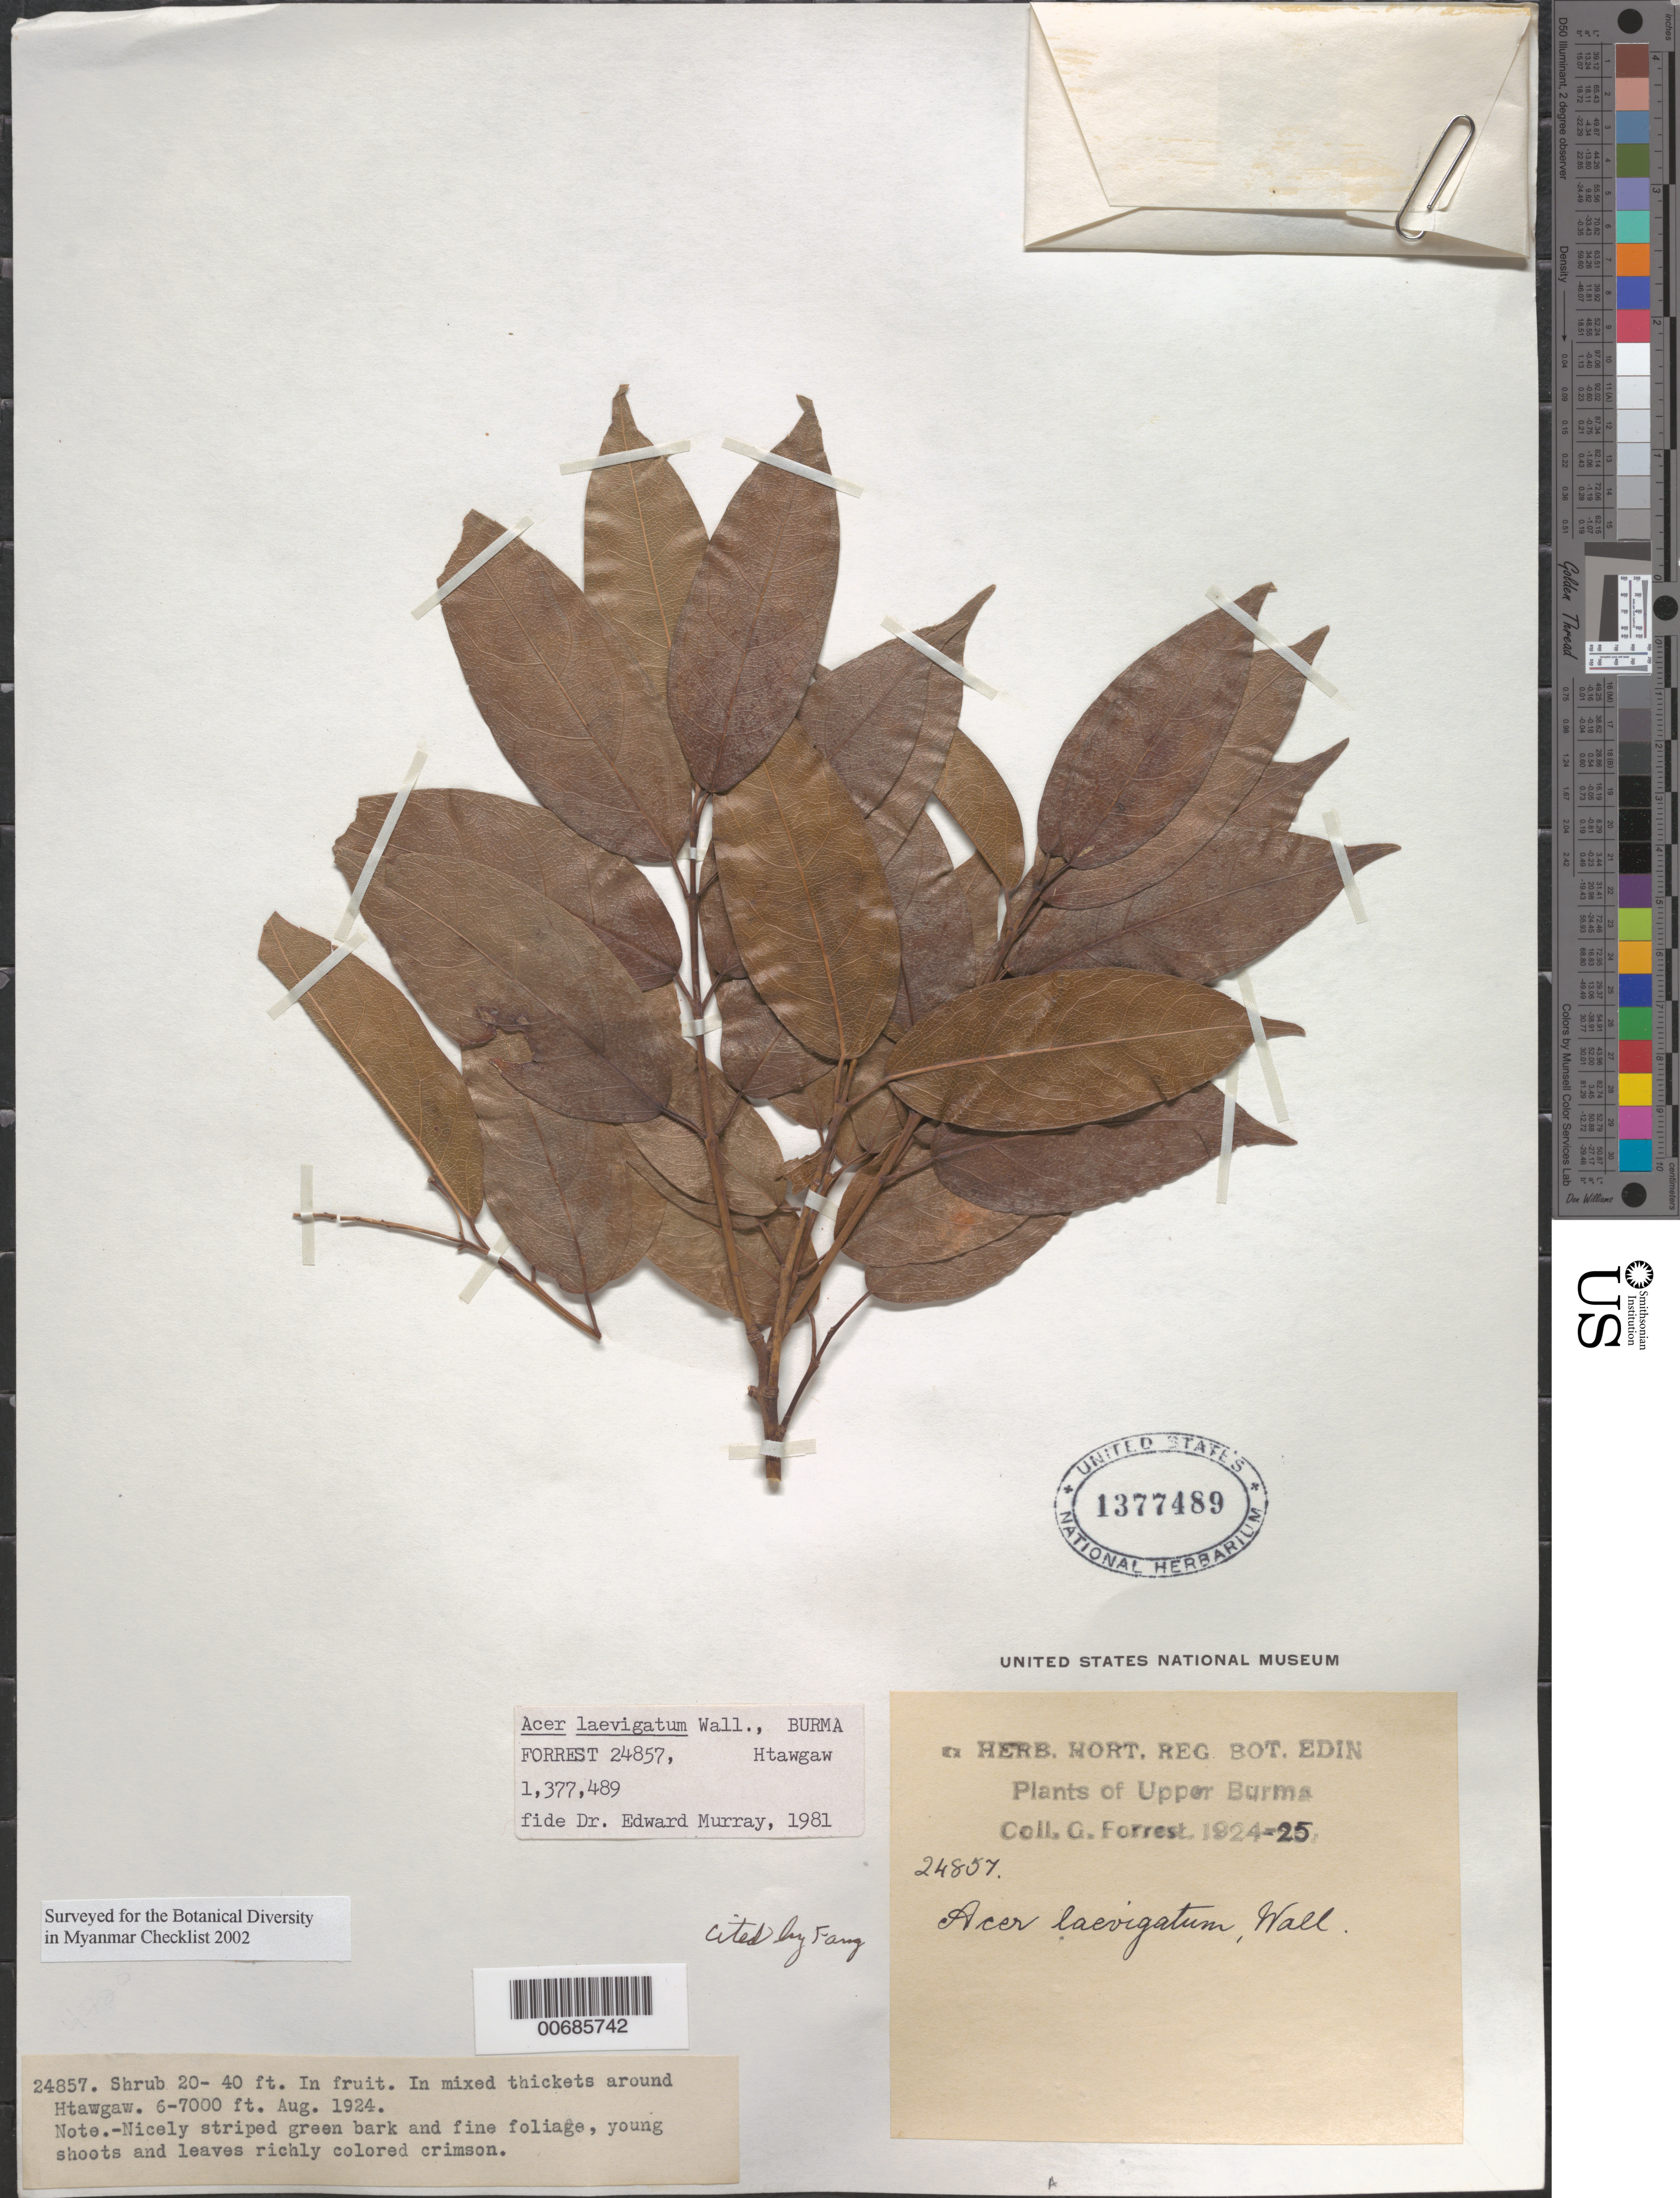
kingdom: Plantae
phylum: Tracheophyta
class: Magnoliopsida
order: Sapindales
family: Sapindaceae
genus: Acer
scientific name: Acer laevigatum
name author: Wall.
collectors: G. Forrest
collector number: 24857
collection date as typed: Aug 1924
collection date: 1924-08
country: Myanmar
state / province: Kachin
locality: Htawgaw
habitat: Mixed thickets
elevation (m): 1829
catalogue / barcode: US 1377489